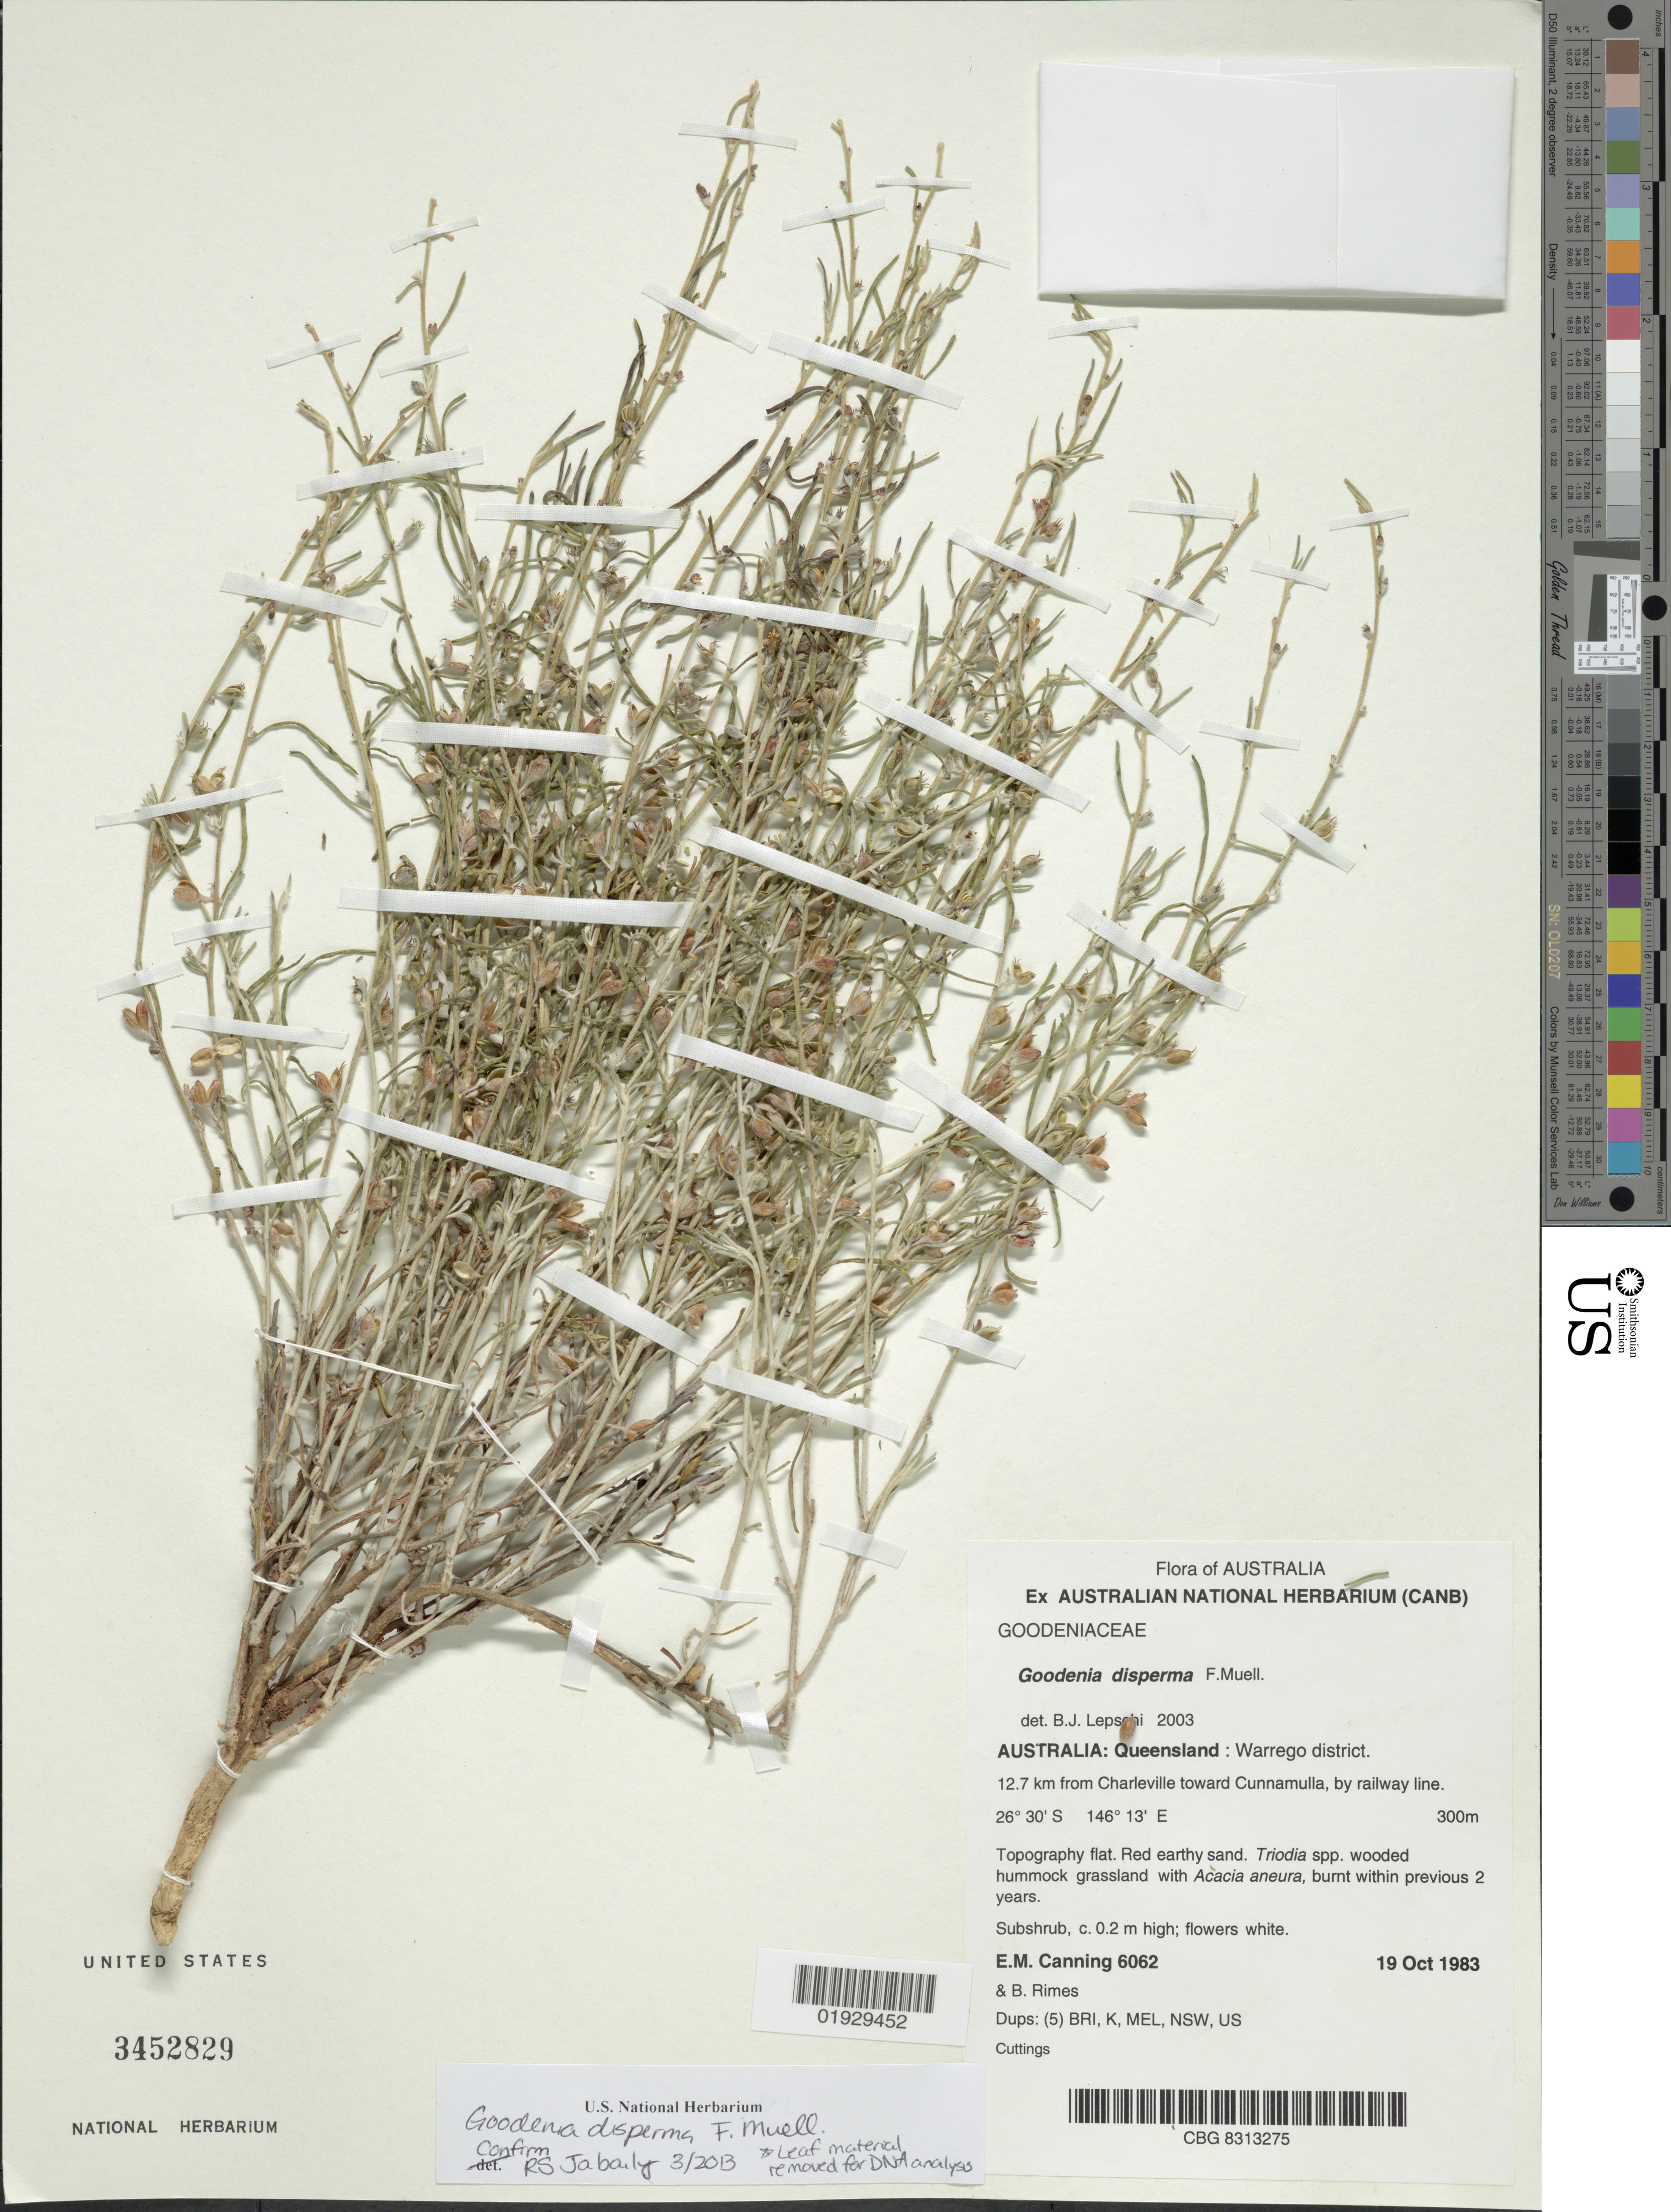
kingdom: Plantae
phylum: Tracheophyta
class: Magnoliopsida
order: Asterales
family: Goodeniaceae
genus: Goodenia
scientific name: Goodenia disperma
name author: F. Muell.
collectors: E. Canning & B. Rimes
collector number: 6062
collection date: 1983-10-19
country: Australia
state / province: Queensland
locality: Warrego district, 12.7 km from Charleville toward Cunnamulla, by railway line.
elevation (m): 300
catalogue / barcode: US 3452829